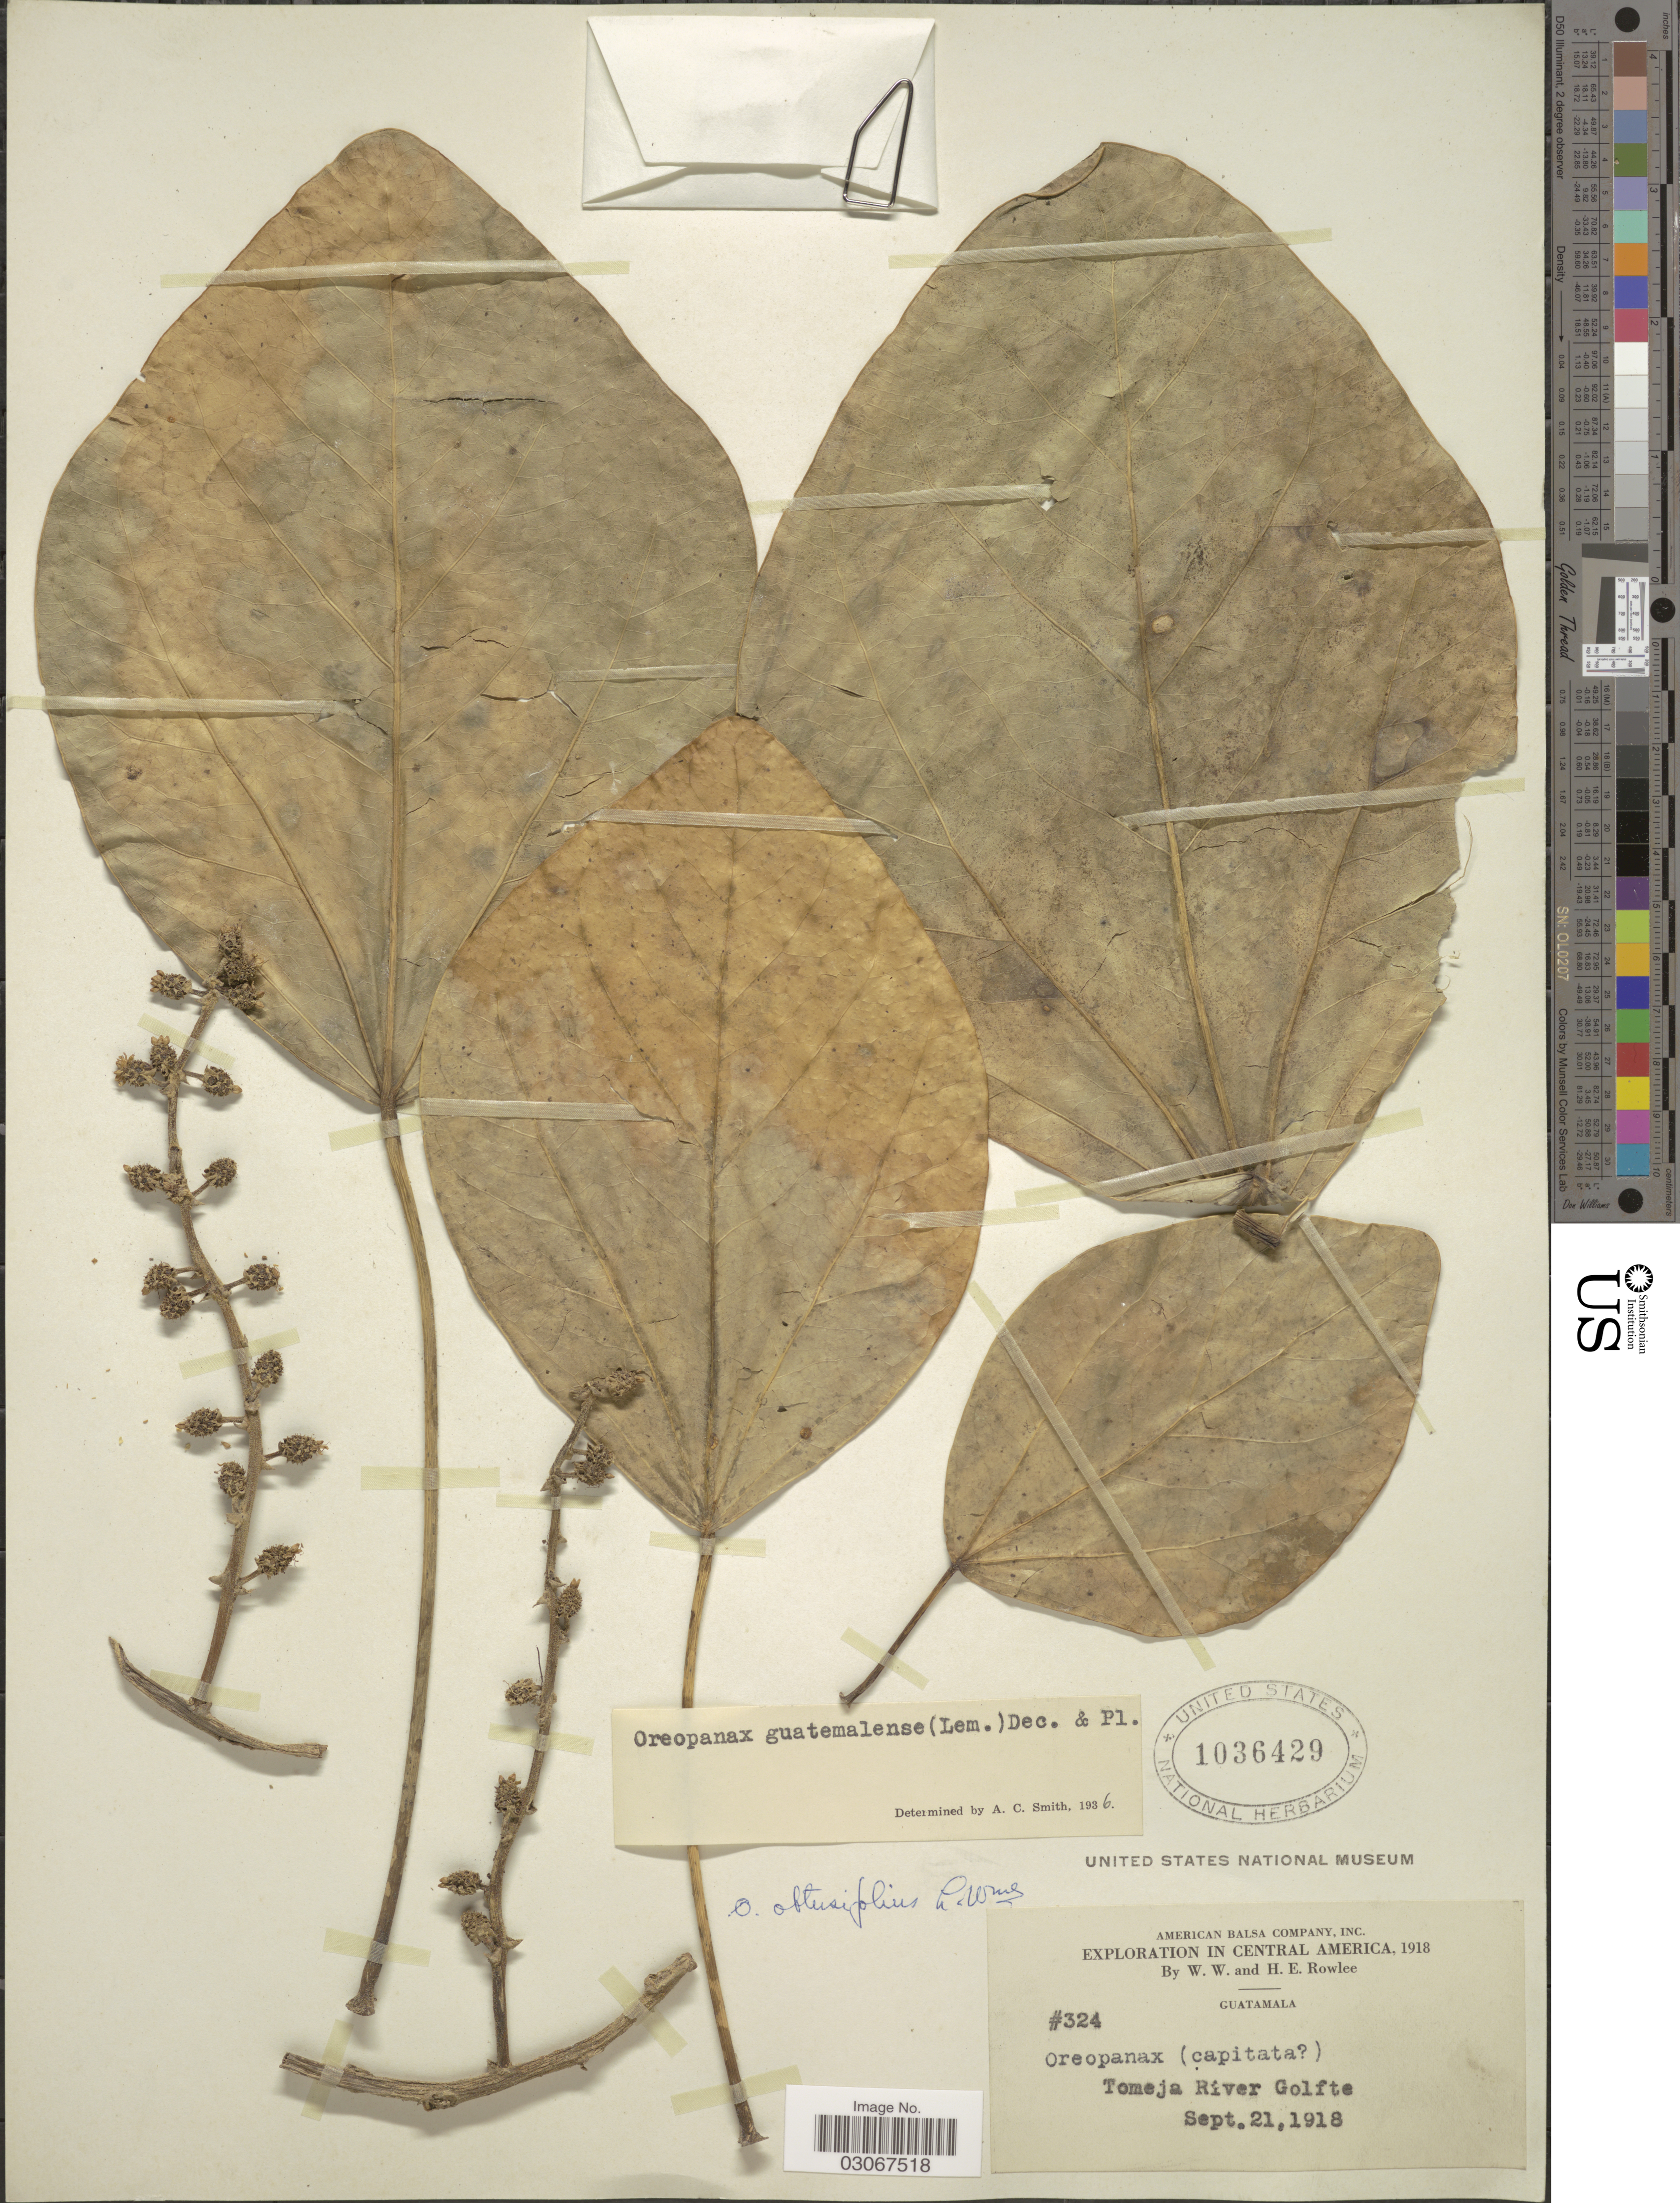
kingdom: Plantae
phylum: Tracheophyta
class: Magnoliopsida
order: Apiales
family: Araliaceae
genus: Oreopanax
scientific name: Oreopanax obtusifolius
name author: L.O. Williams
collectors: W. W. Rowlee & H. E. Rowlee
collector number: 324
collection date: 1918-09-21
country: Guatemala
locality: Tomeja River Golfte.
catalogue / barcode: US 1036429